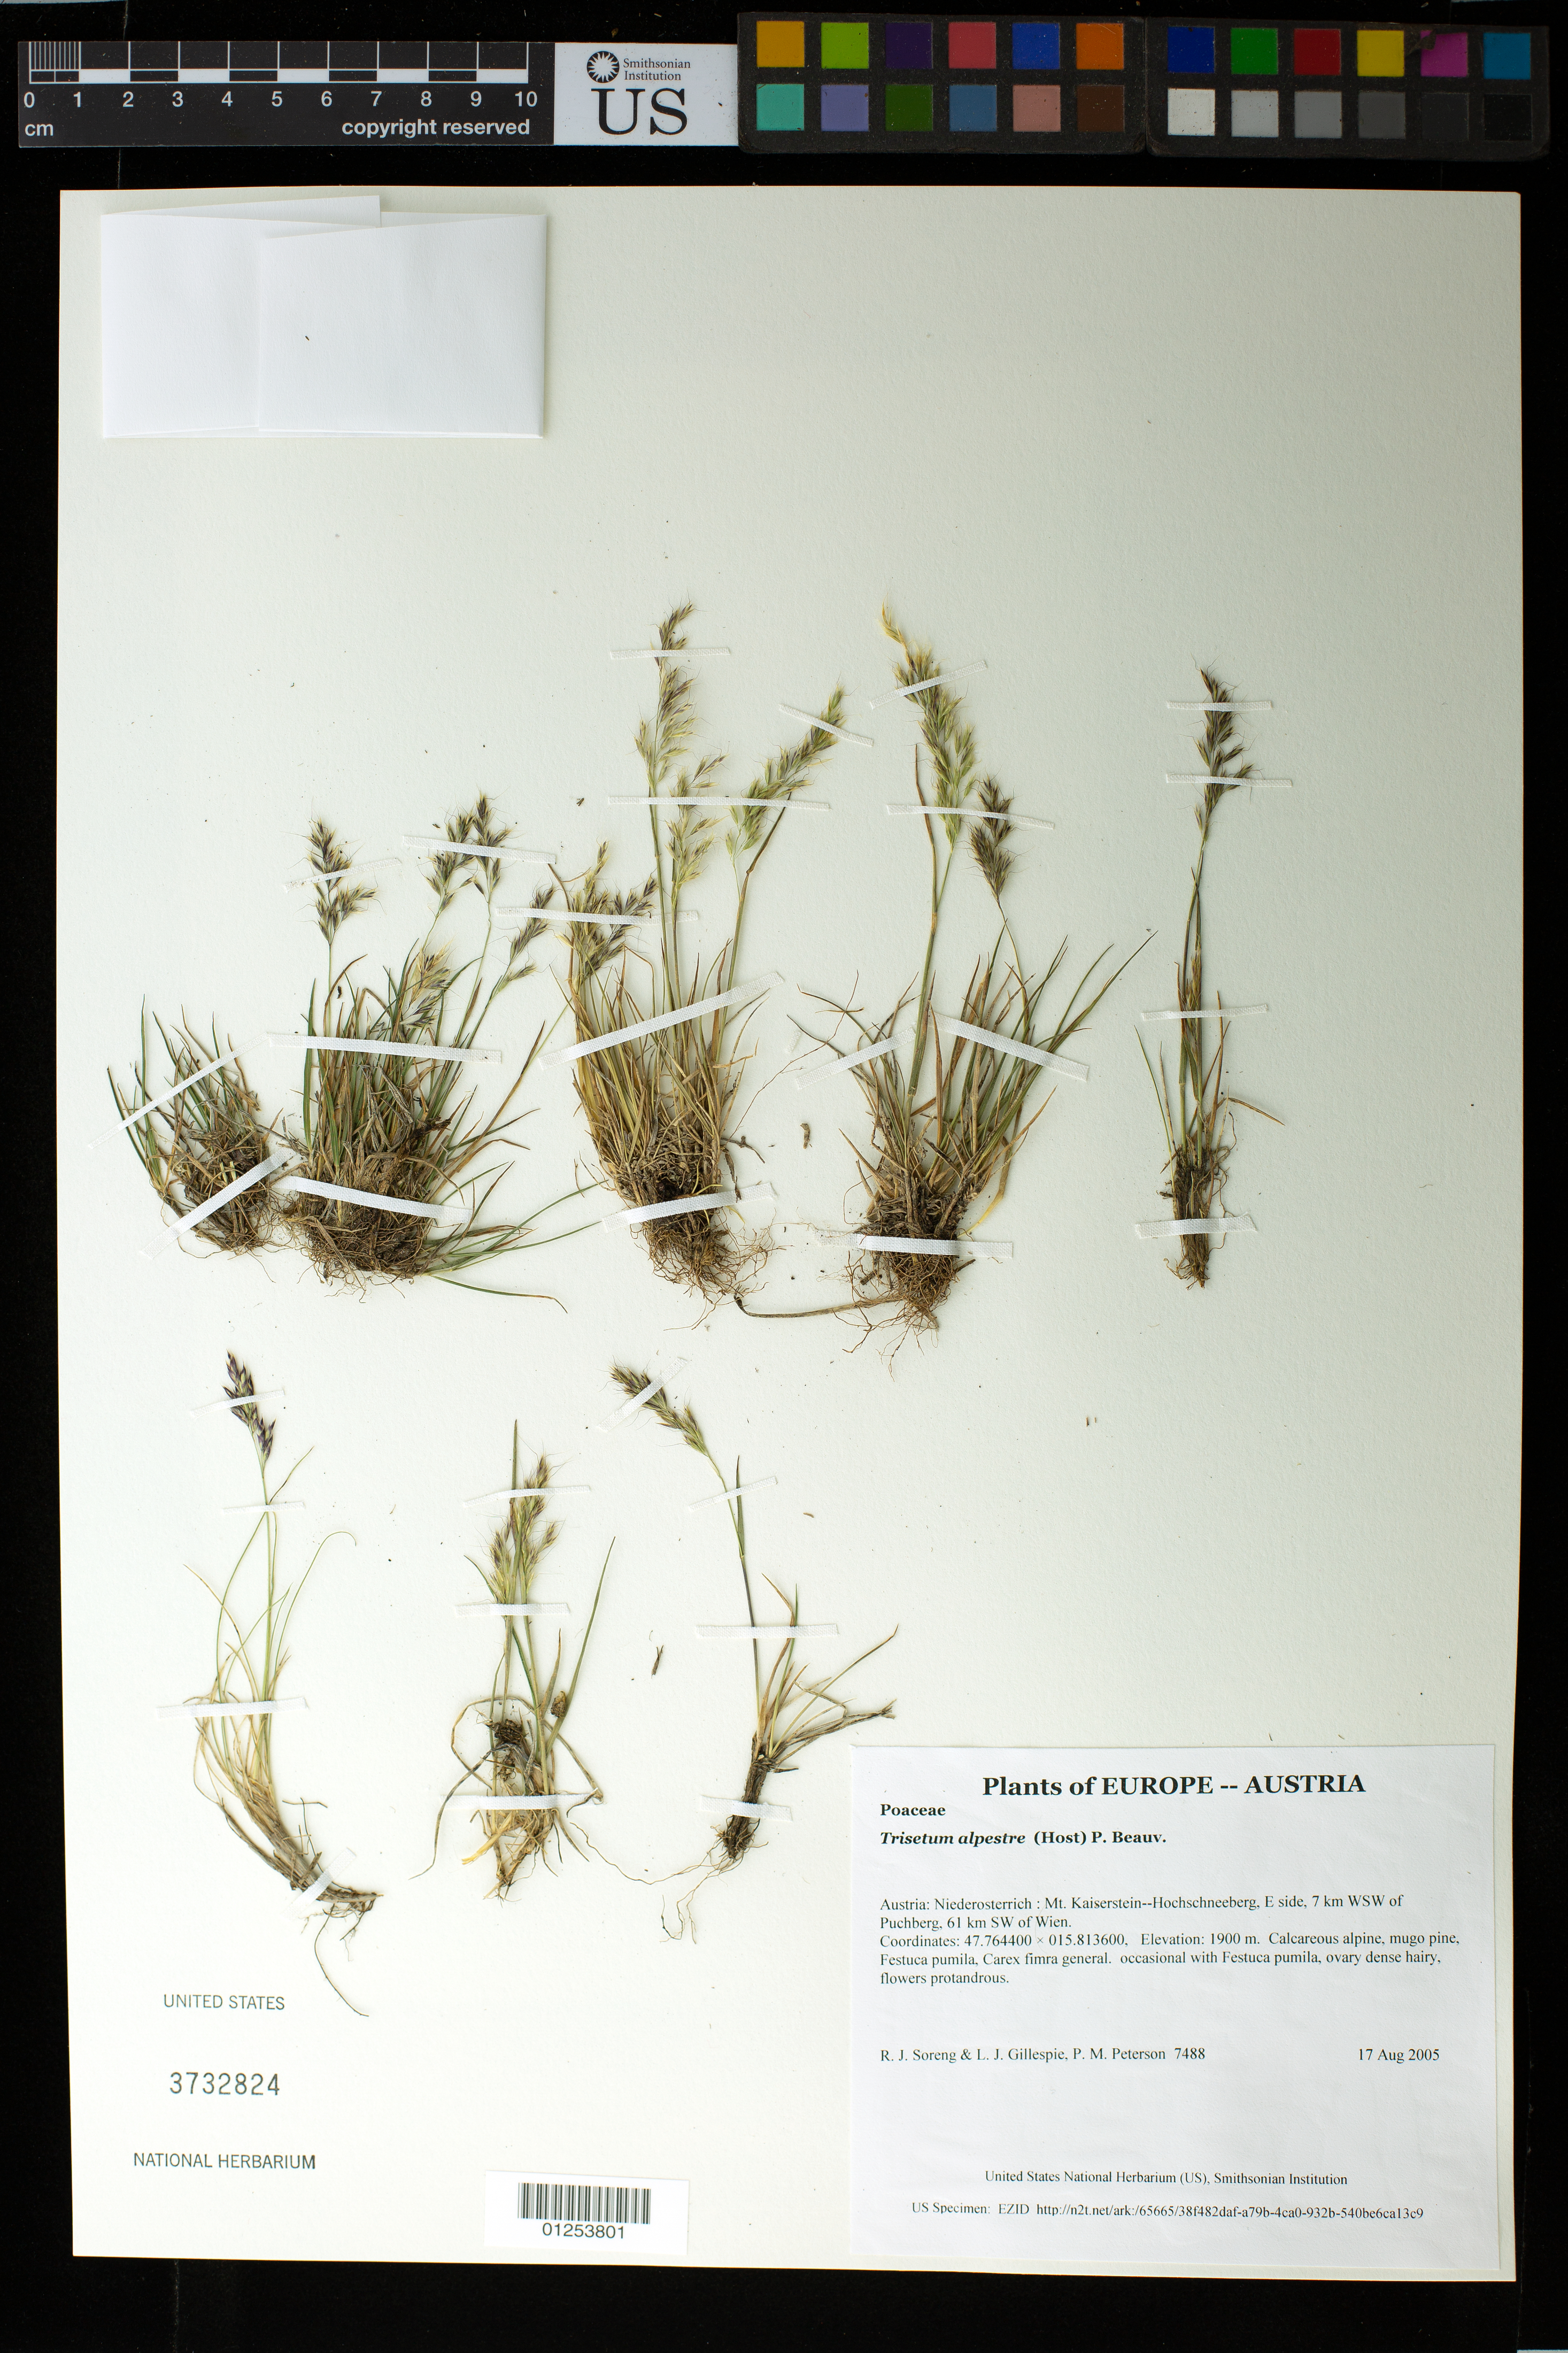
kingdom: Plantae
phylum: Tracheophyta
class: Liliopsida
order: Poales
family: Poaceae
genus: Trisetum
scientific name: Trisetum alpestre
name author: (Host) P. Beauv.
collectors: R. J. Soreng, L. J. Gillespie & P. M. Peterson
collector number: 7488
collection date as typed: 17 Aug 2005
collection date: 2005-08-17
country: Austria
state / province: Niederosterreich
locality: Mt. Kaiserstein--Hochschneeberg, E side, 7 km WSW of Puchberg, 61 km SW of Wien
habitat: Calcareous alpine, mugo pine, Festuca pumila, Carex fimra general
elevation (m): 1900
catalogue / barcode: US 3732824